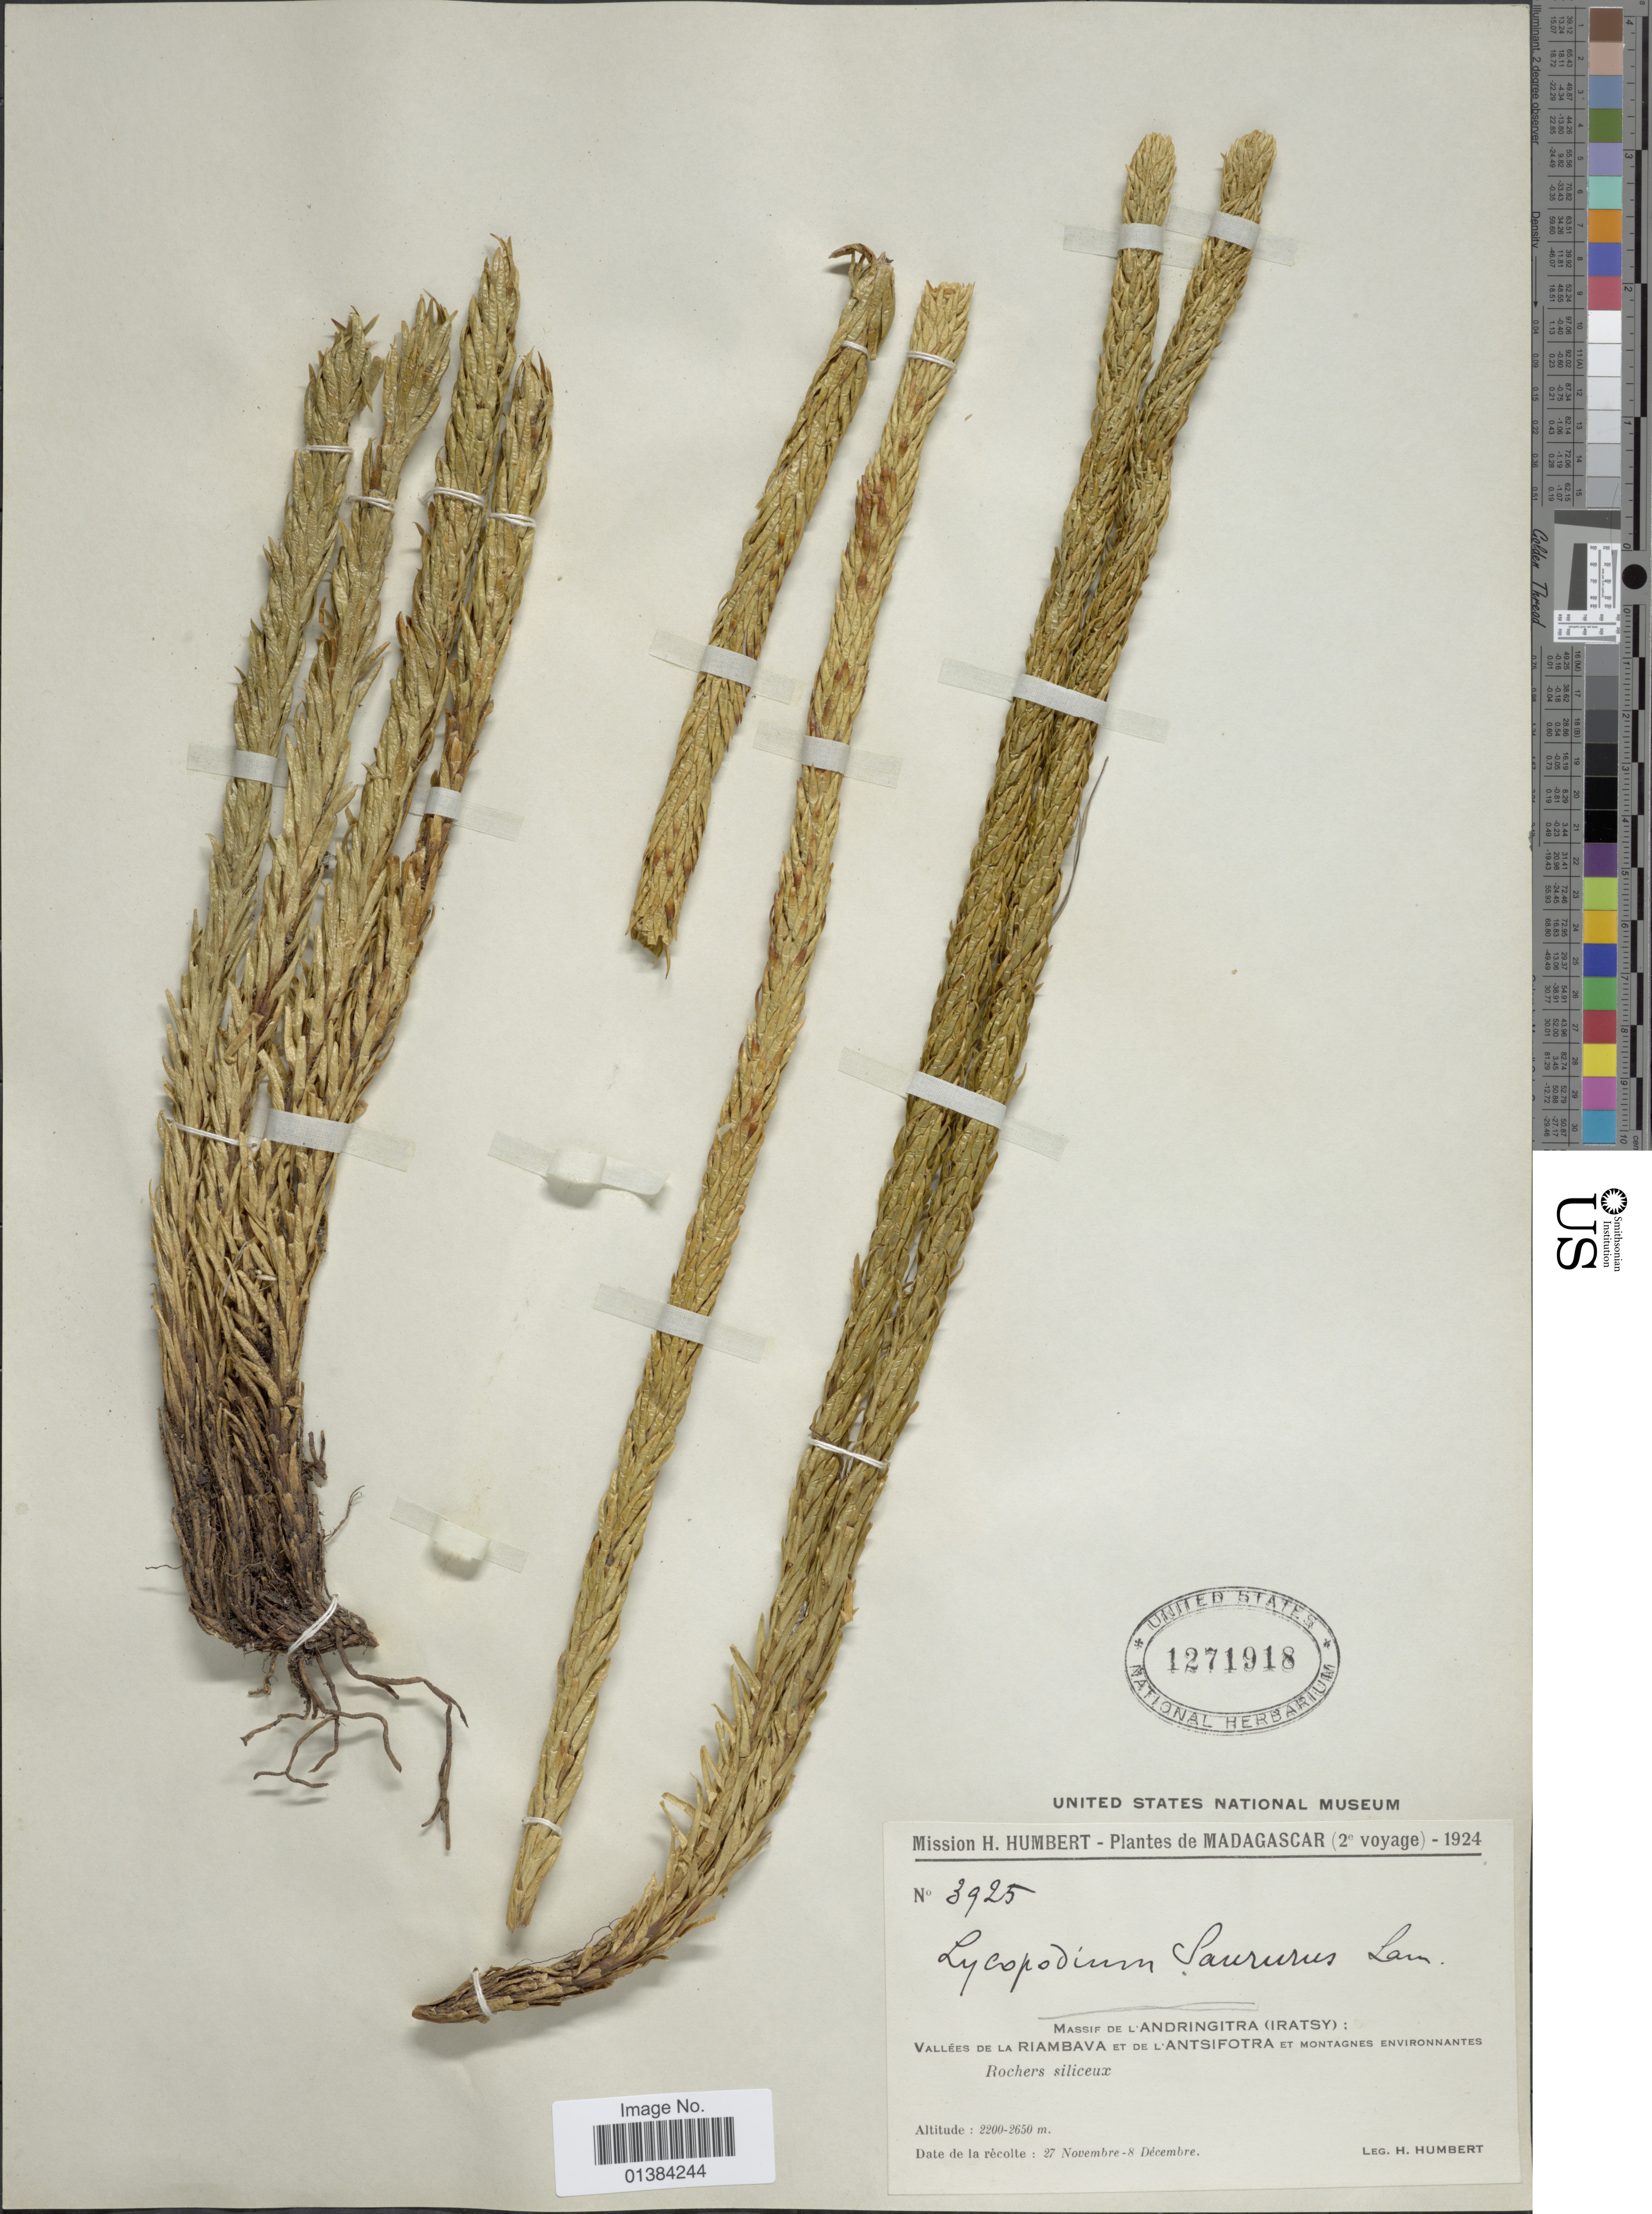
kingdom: Plantae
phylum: Tracheophyta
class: Lycopodiopsida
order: Lycopodiales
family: Lycopodiaceae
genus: Phlegmariurus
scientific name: Phlegmariurus saururus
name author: (Lam.) B. Øllg.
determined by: Field, A. R.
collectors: H. Humbert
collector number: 3925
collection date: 1924-11-27/1924-12-08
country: Madagascar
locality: Massif de L'Andringitra (Iratsy): Vallées de la Riambava et de L'Antsifotra et montagnes environnantes.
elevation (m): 2200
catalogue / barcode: US 1271918